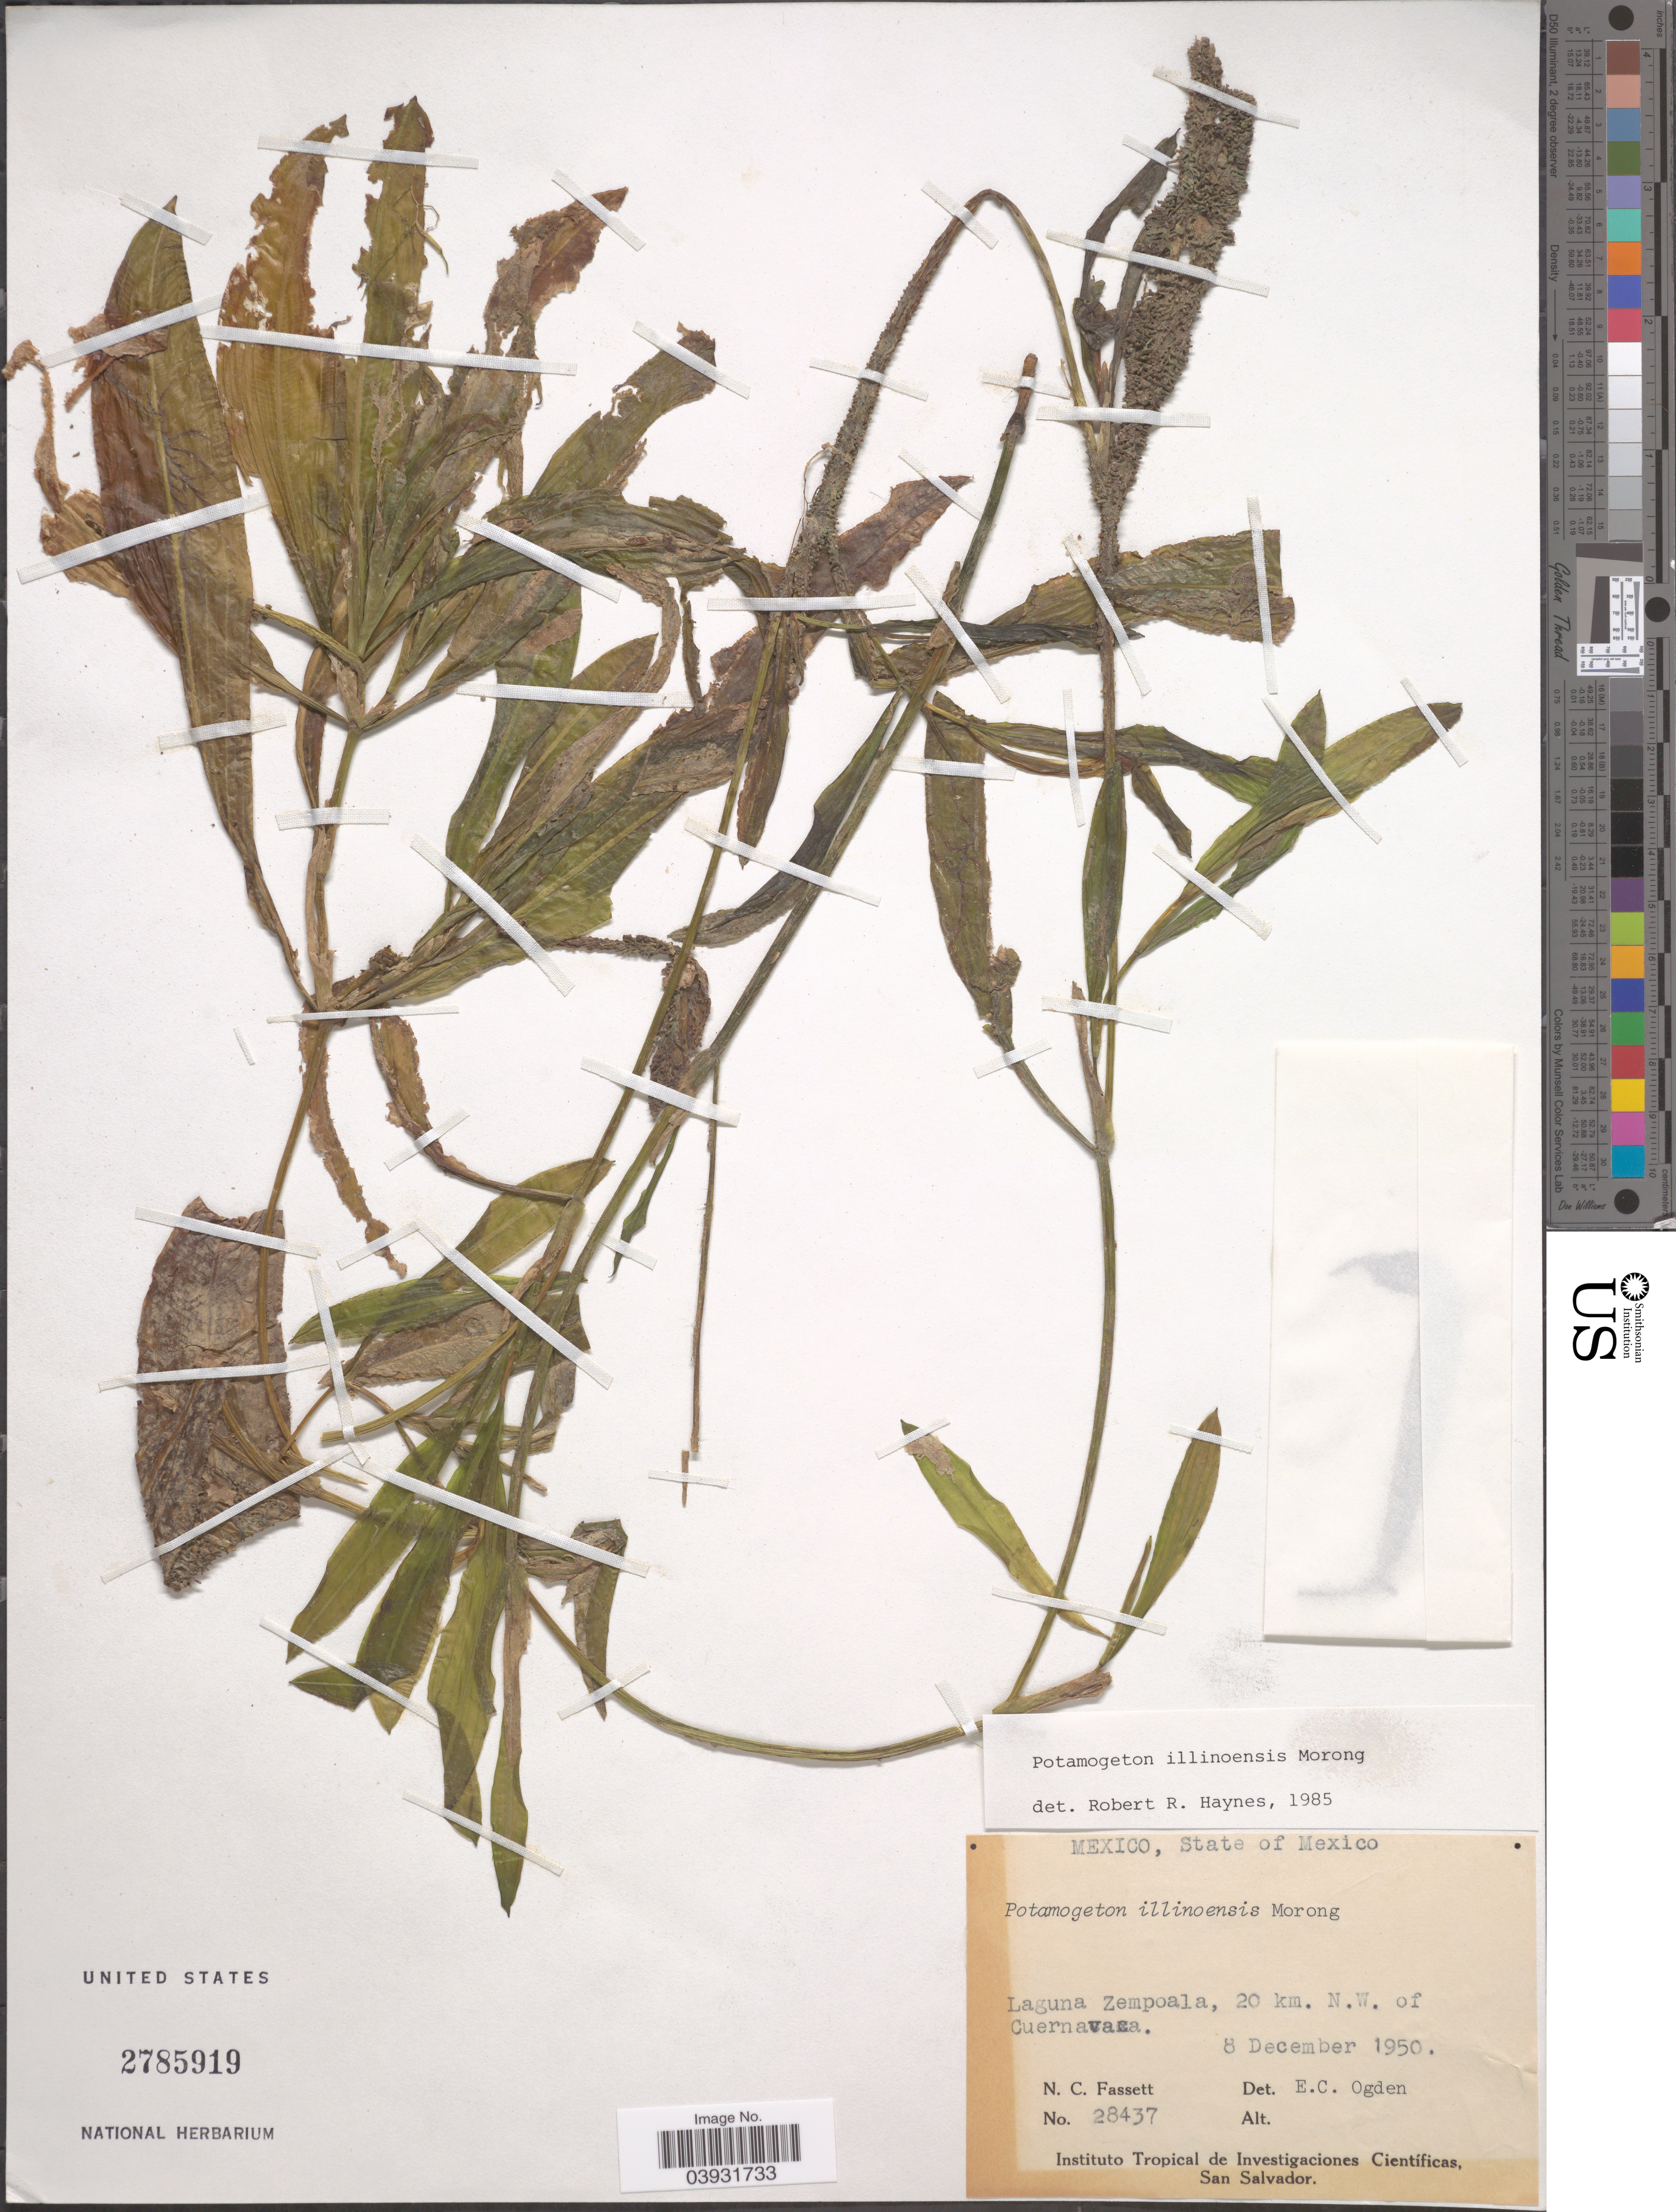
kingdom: Plantae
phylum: Tracheophyta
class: Liliopsida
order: Alismatales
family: Potamogetonaceae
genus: Potamogeton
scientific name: Potamogeton illinoensis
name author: Morong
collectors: N. C. Fassett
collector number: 28437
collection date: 1950-12-08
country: Mexico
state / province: México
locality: Laguna Zempoala, 20 km. N.W. of Cuernavaca.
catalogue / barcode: US 2785919